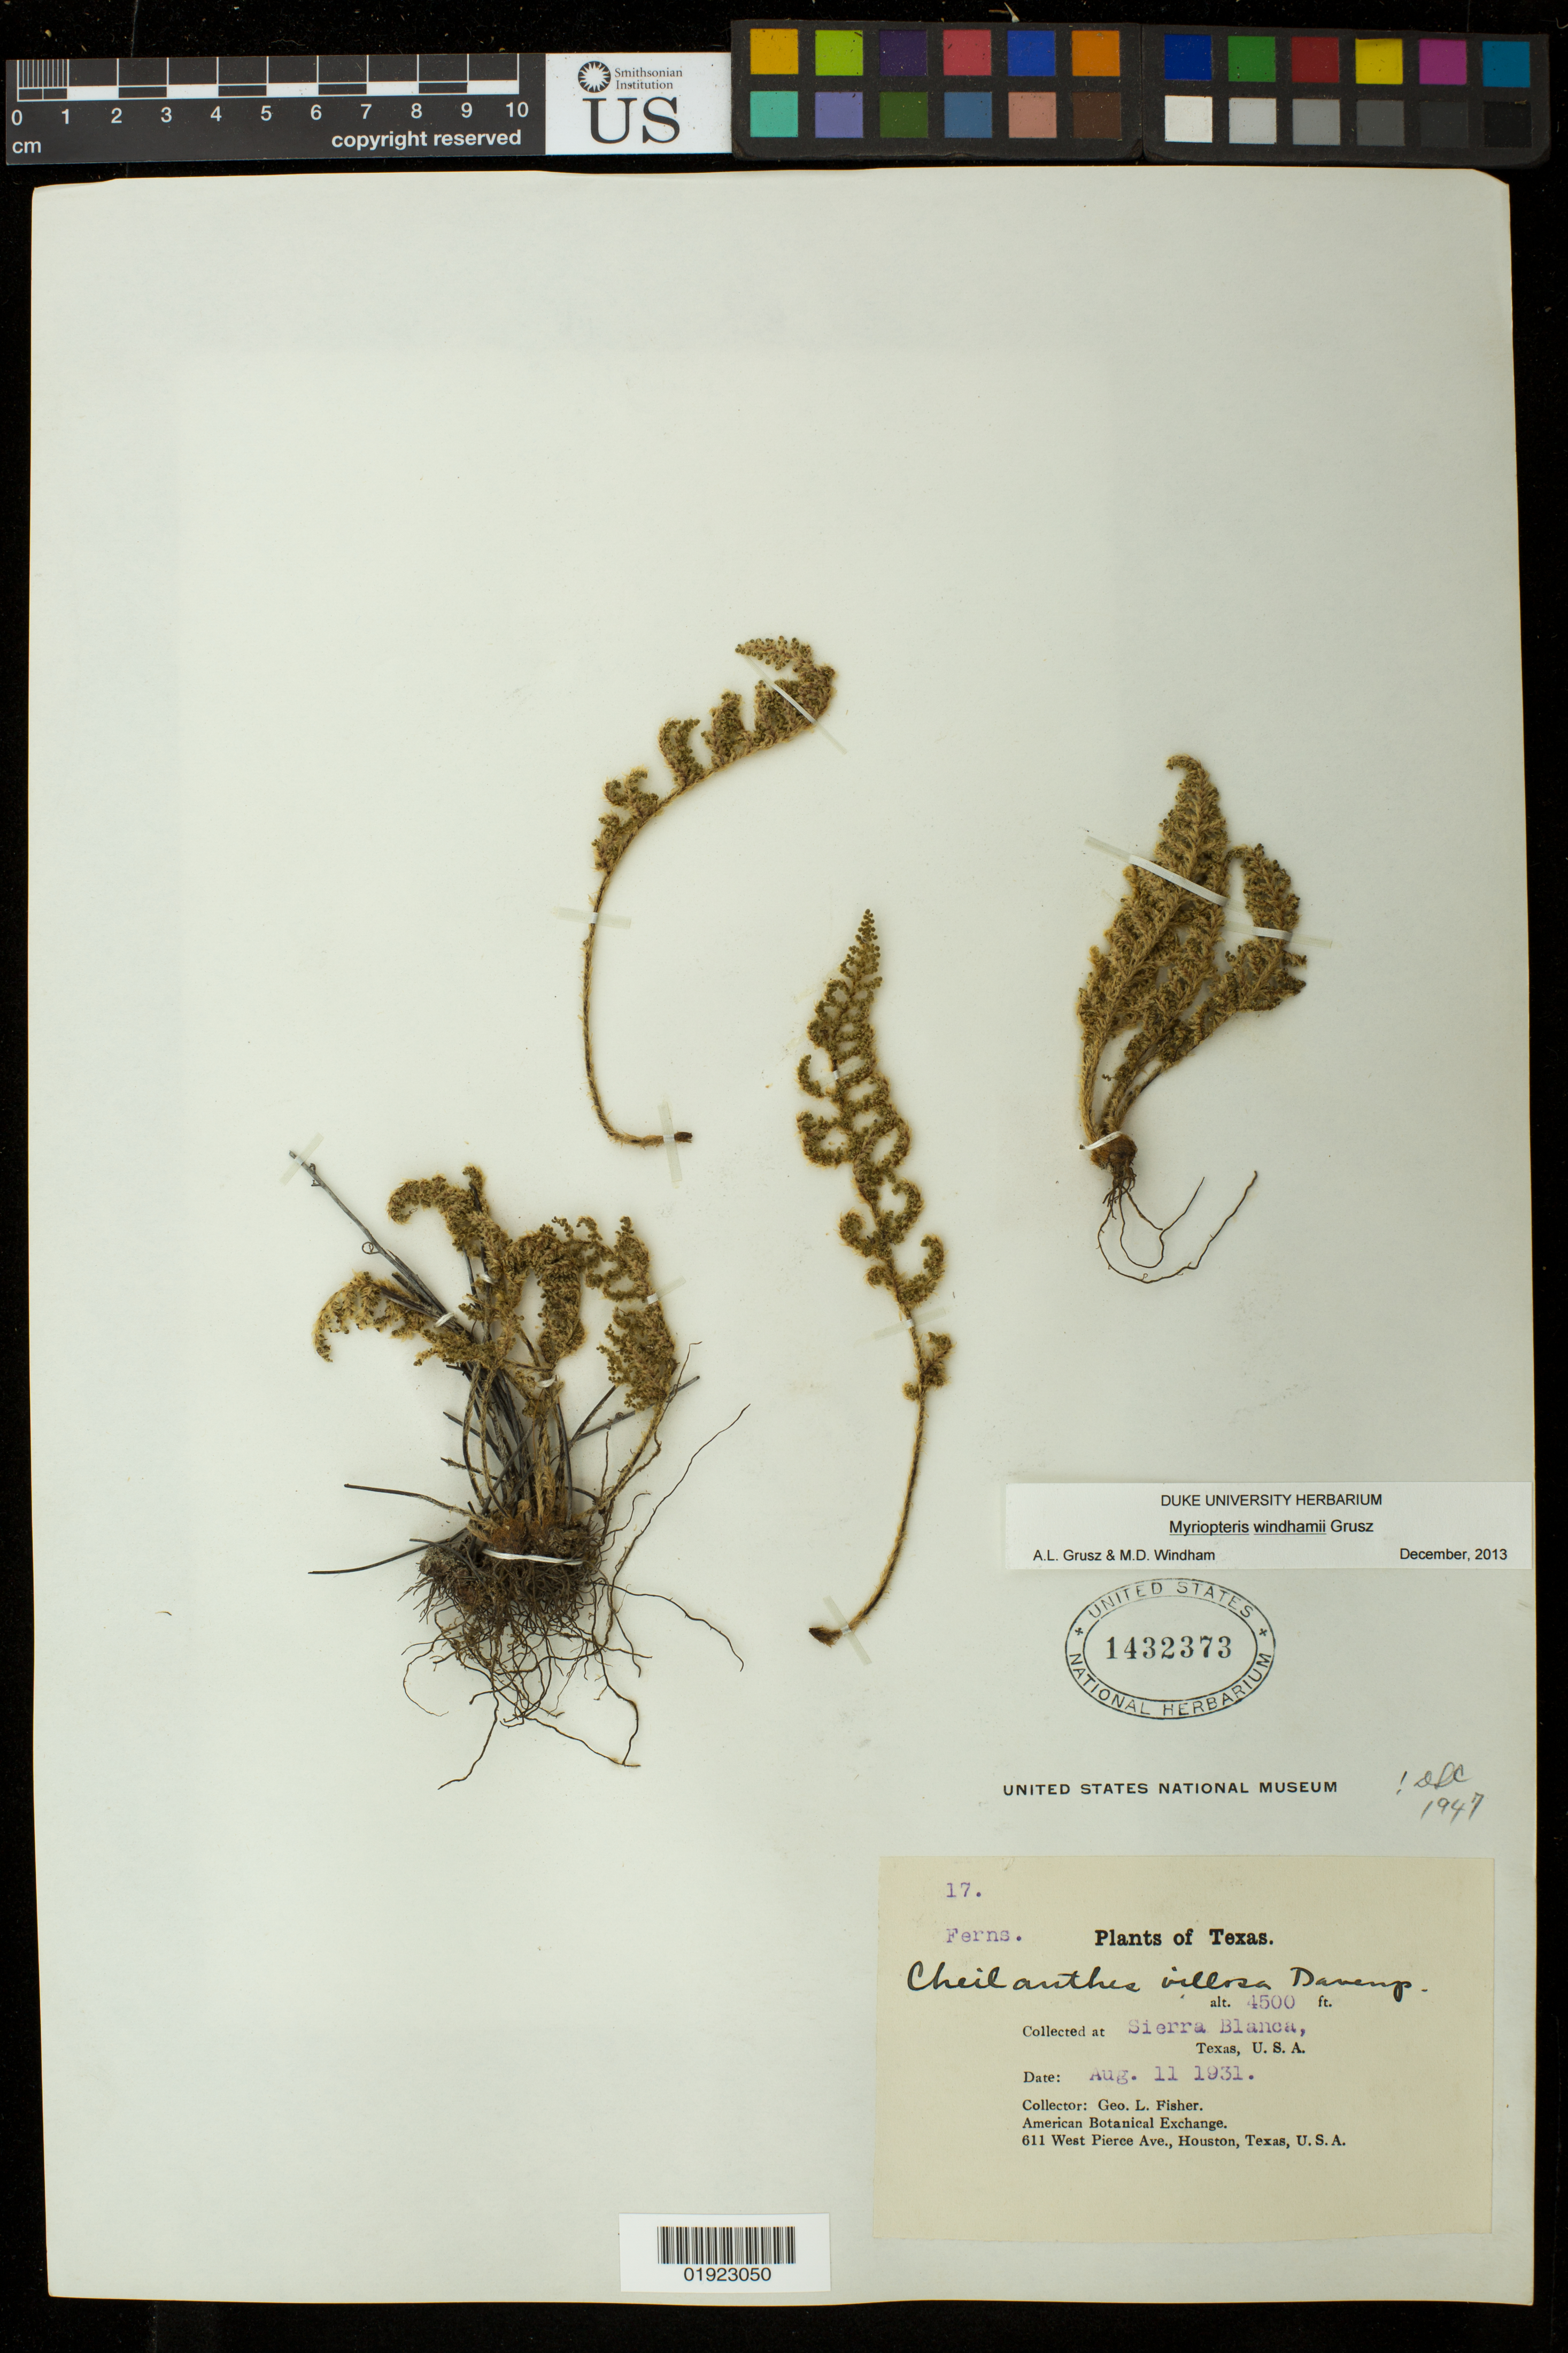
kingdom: Plantae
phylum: Tracheophyta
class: Polypodiopsida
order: Polypodiales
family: Pteridaceae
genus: Myriopteris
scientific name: Myriopteris windhamii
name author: Grusz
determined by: Grusz, A. L.; Windham, M. D.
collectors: ex herb. Geo L. Fisher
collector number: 17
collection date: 1931-08-11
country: United States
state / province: Texas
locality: Sierra Blanca.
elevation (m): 1372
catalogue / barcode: US 1432373